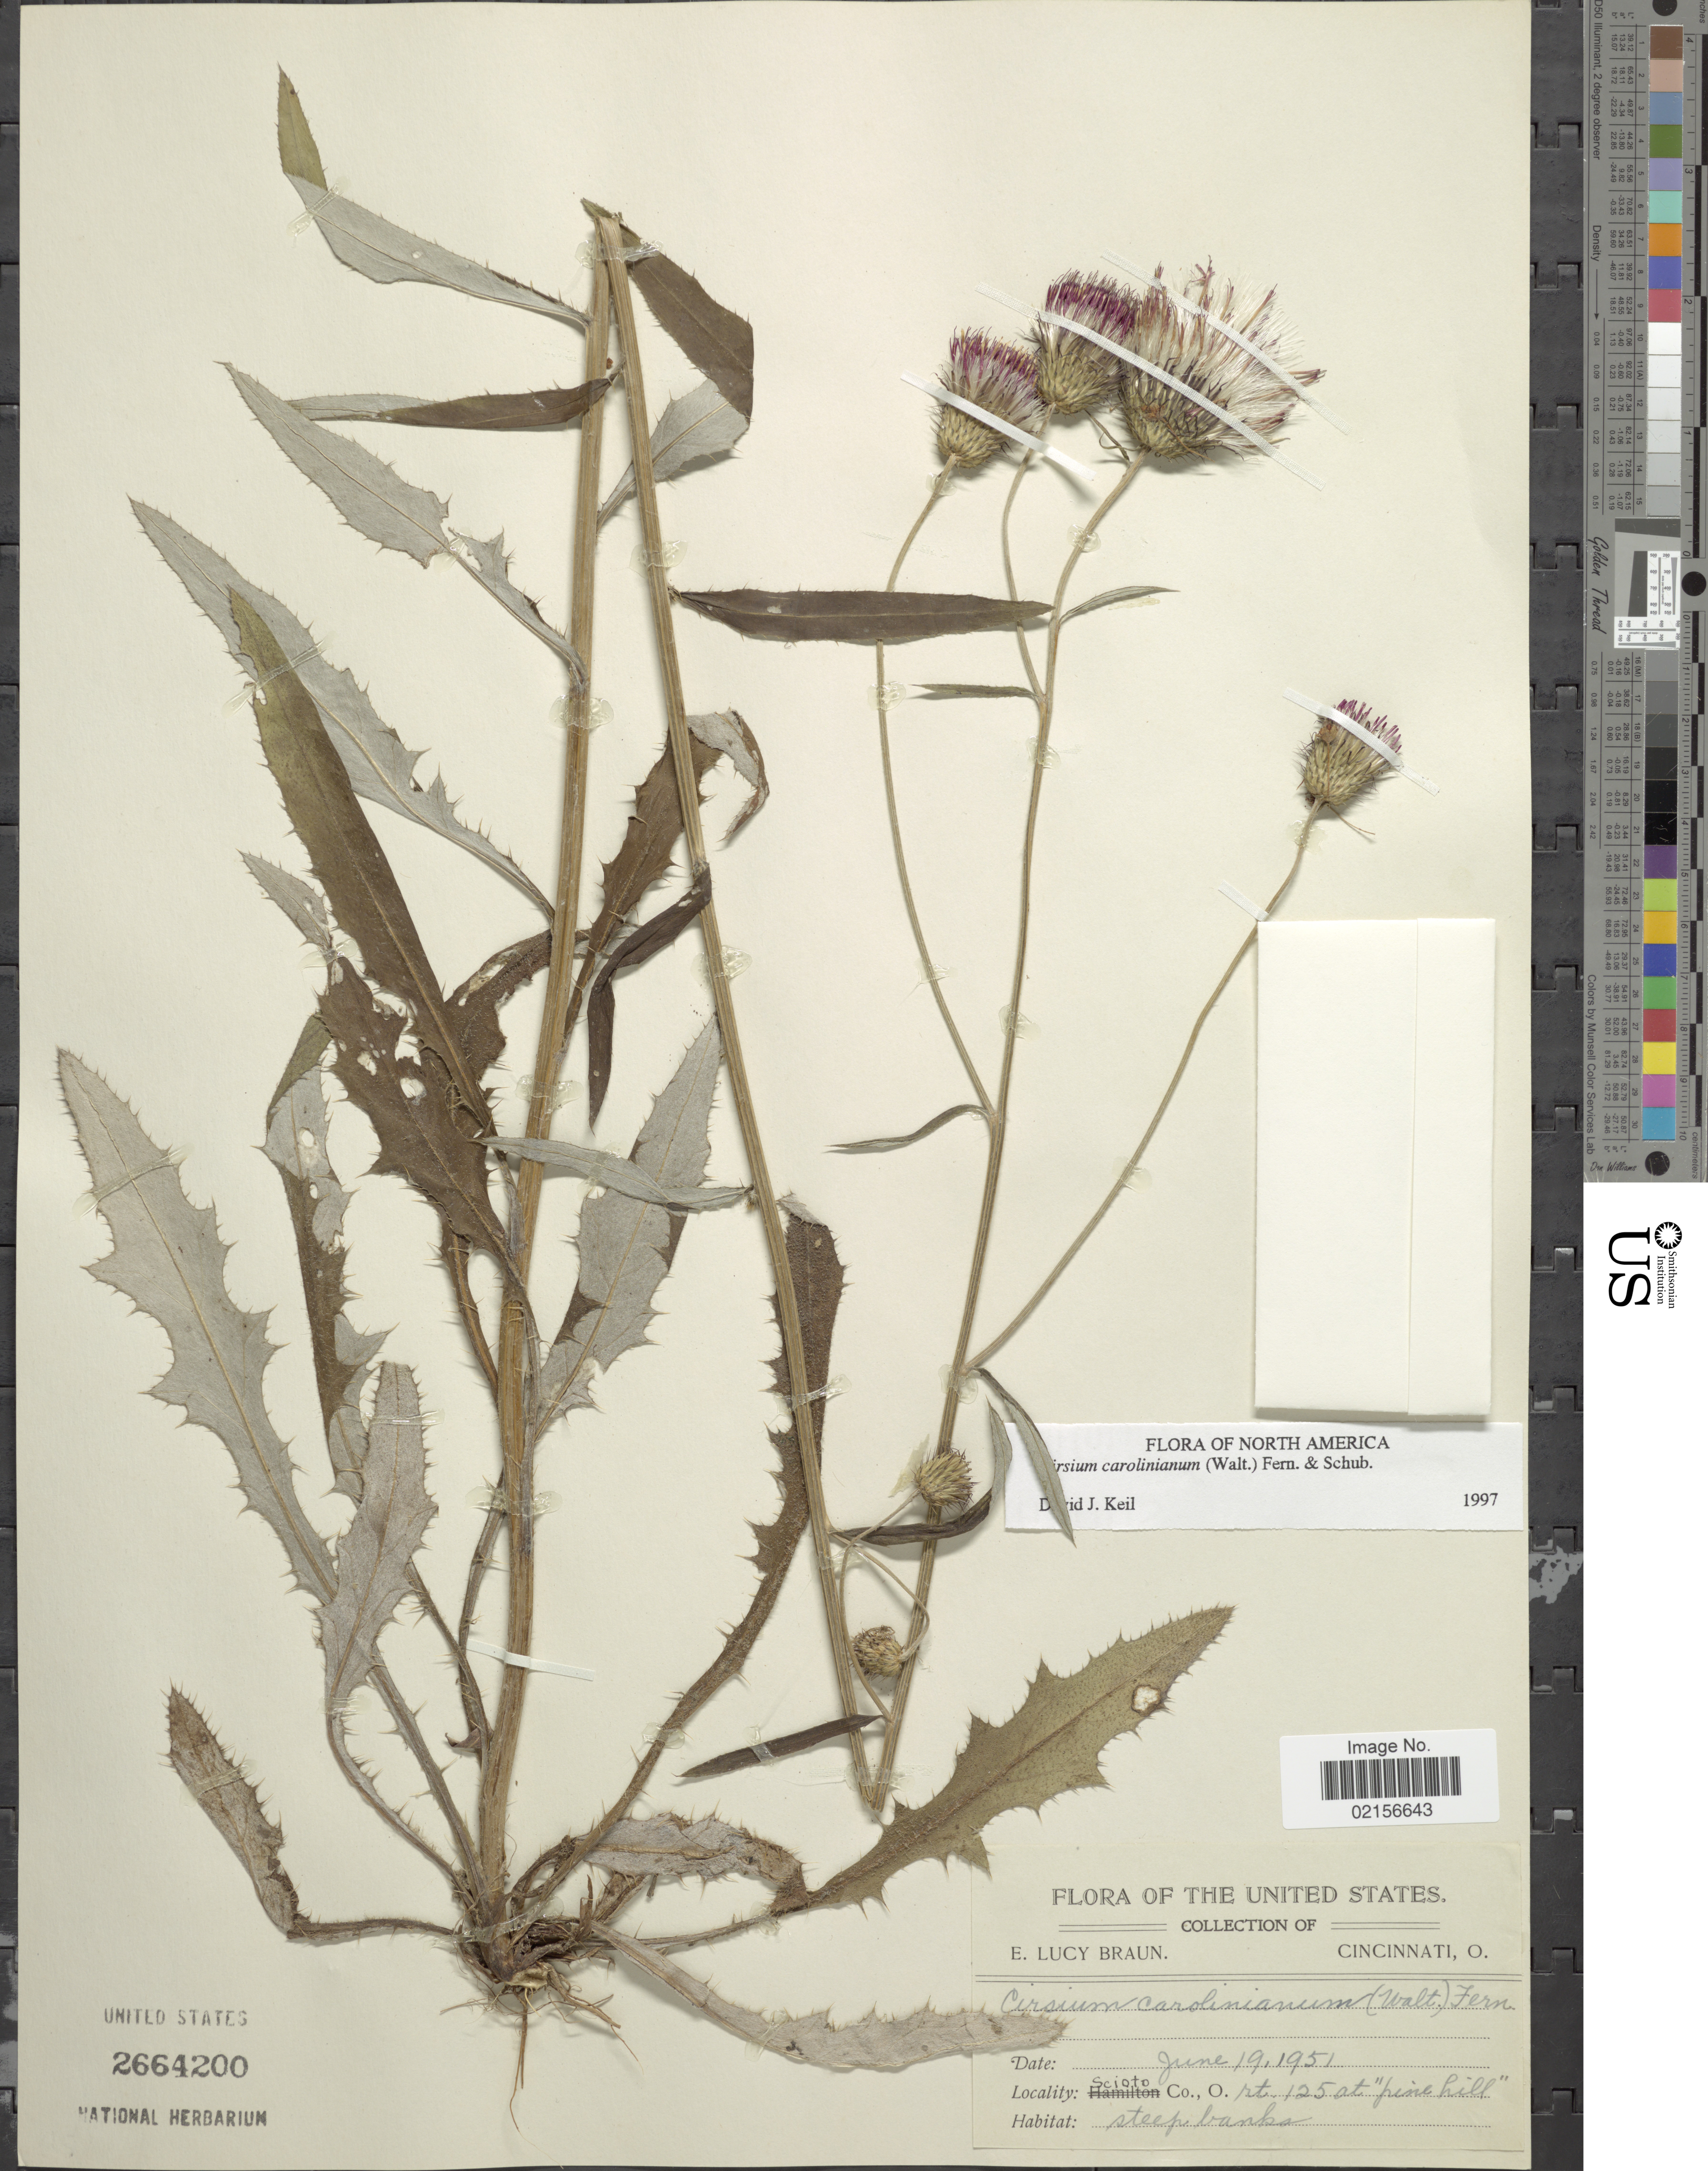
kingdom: Plantae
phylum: Tracheophyta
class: Magnoliopsida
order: Asterales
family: Asteraceae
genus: Cirsium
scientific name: Cirsium carolinianum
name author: (Walter) Fernald & Schub.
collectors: E. L. Braun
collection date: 1951-06-19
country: United States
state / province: Ohio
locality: Scioto Co., rt 125 at 'pine hill' steep banks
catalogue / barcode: US 2664200